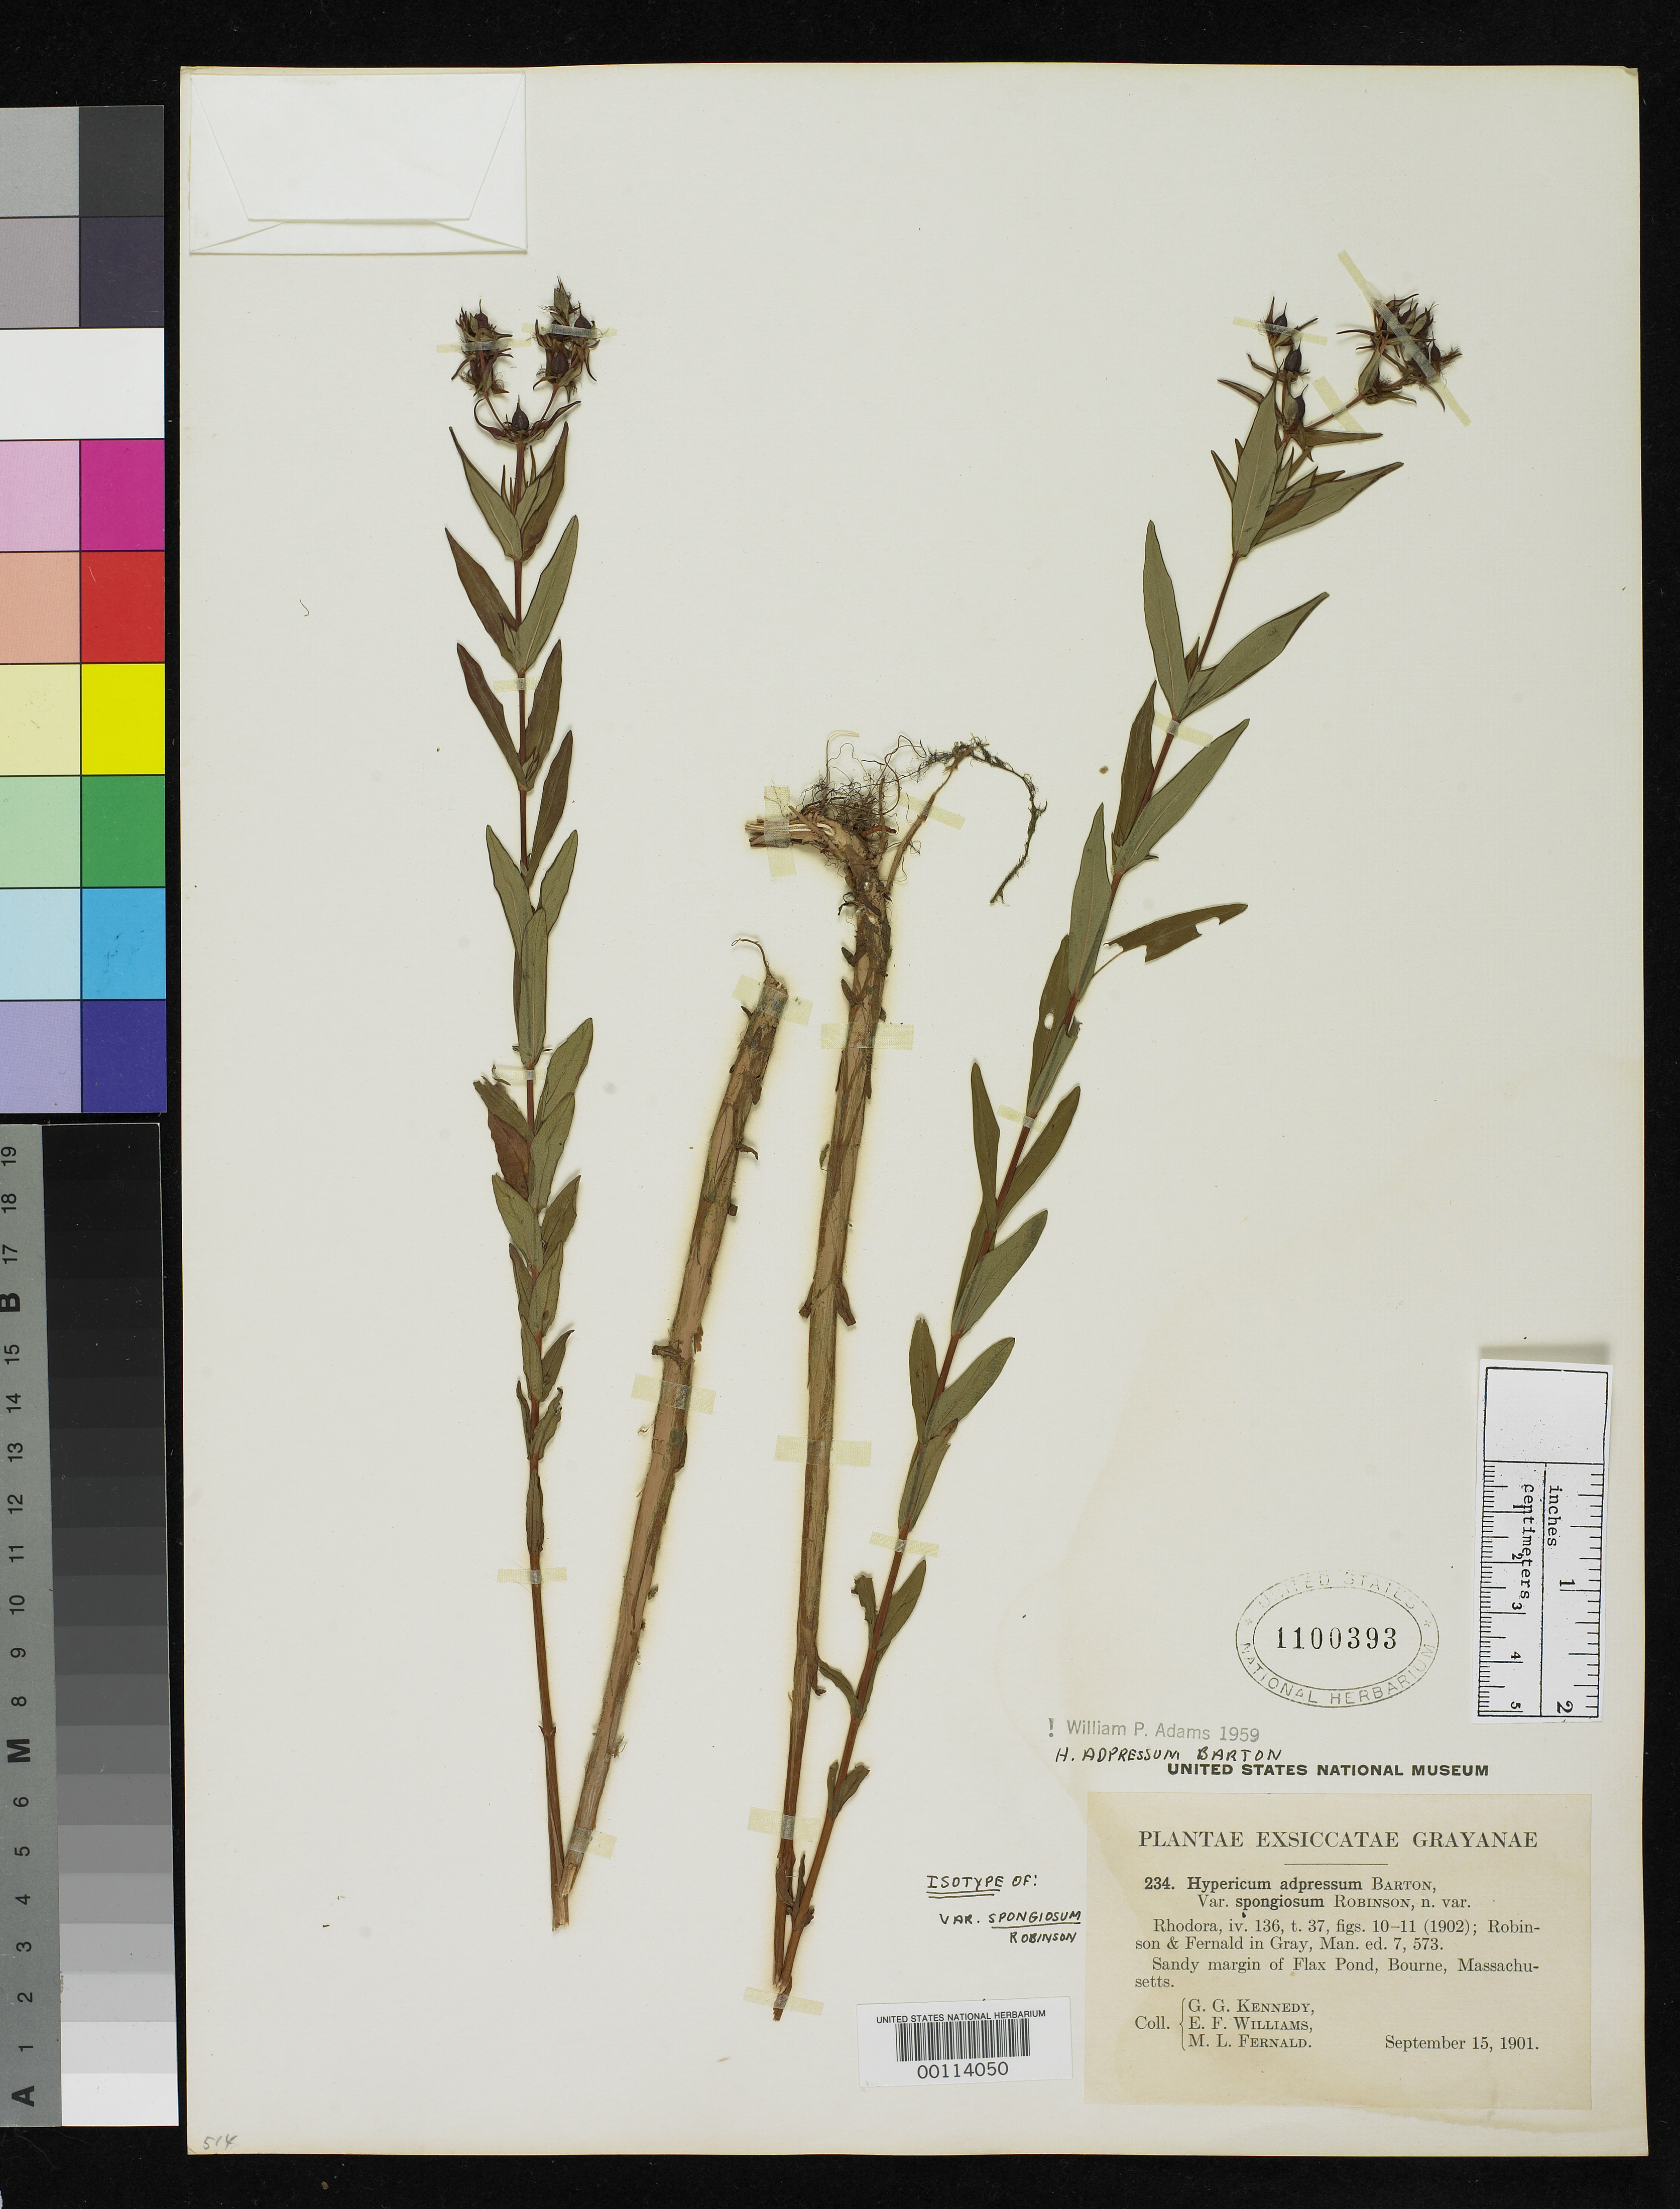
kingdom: Plantae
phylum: Tracheophyta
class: Magnoliopsida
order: Malpighiales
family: Hypericaceae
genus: Hypericum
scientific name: Hypericum adpressum var. spongiosum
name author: B.L. Rob.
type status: Isotype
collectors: G. Kennedy, E. F. Williams & M. L. Fernald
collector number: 234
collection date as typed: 15 Sep 1901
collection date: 1901-09-15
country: United States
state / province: Massachusetts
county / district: Barnstable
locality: Sandy margin of Flax Pond, Bourne.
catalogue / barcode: US 1100393